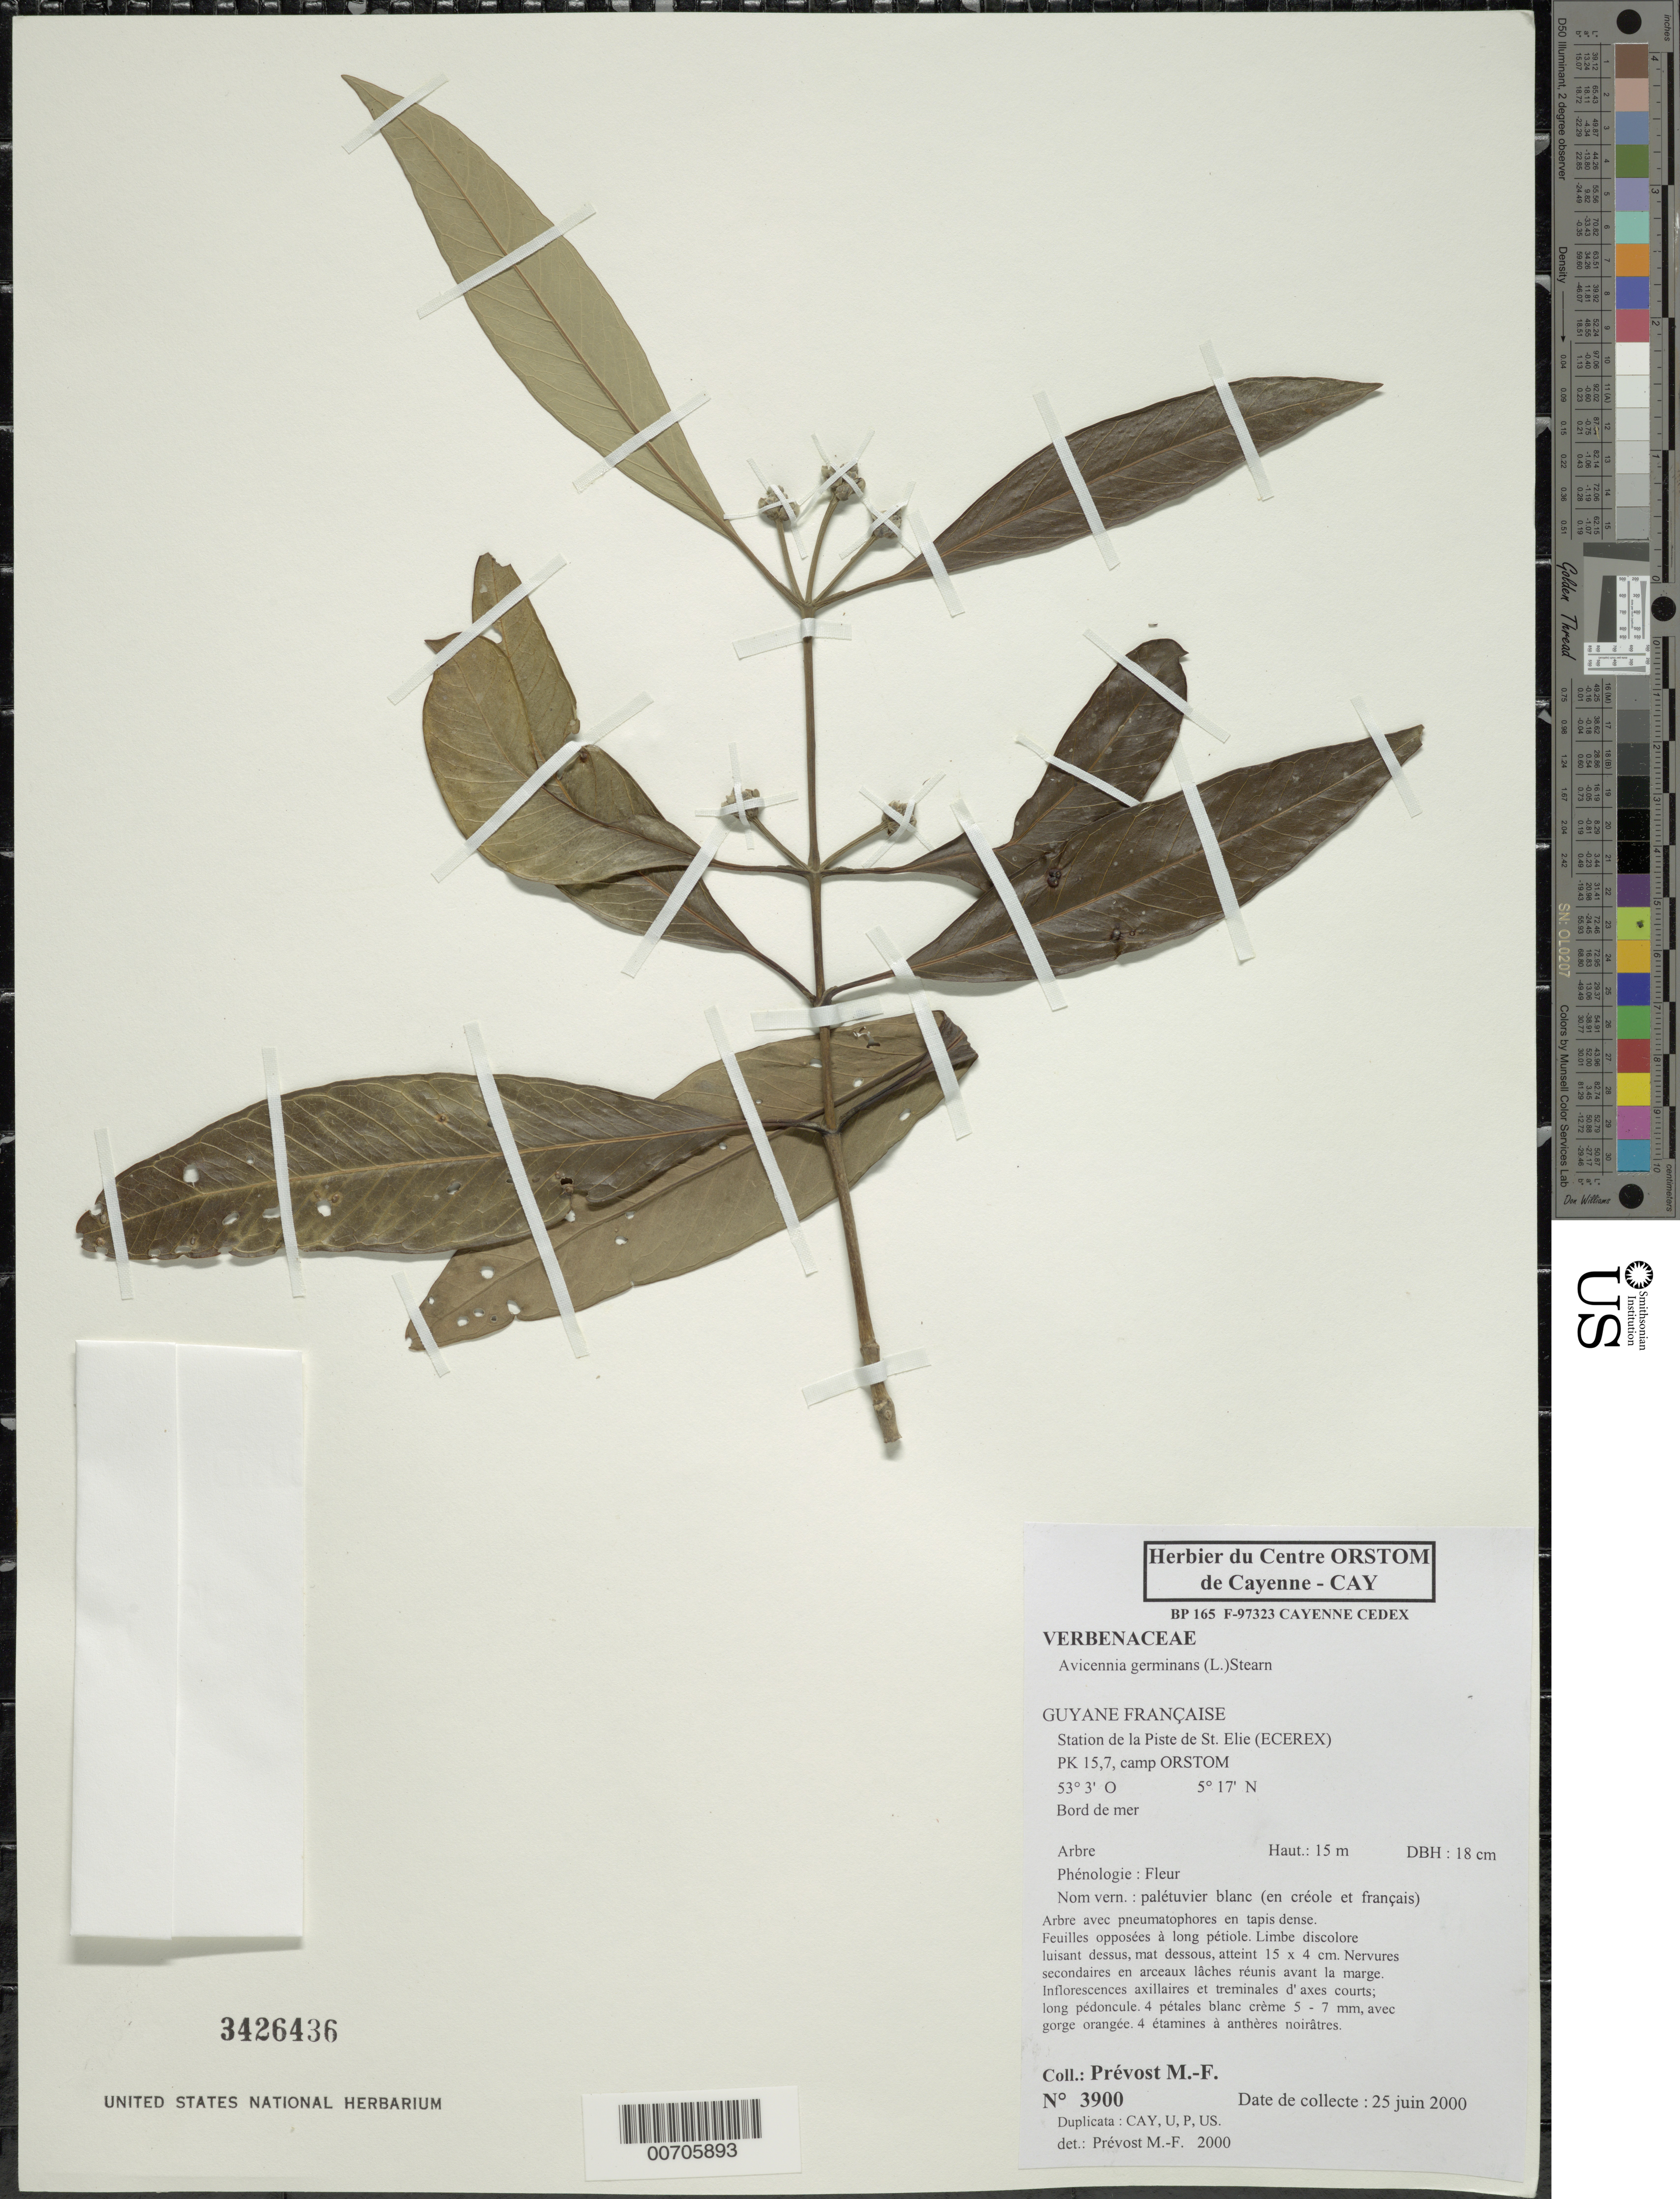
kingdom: Plantae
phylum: Tracheophyta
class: Magnoliopsida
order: Lamiales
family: Acanthaceae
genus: Avicennia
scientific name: Avicennia germinans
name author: (L.) L.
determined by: Prévost, M.-F.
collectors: M.-F. Prévost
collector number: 3900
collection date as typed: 25-Jun-00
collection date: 2000-06-25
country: French Guiana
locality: Station de la Piste de Saint-Élie (ECEREX), pk 15.7, camp ORSTOM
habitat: Seashore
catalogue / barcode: US 3426436